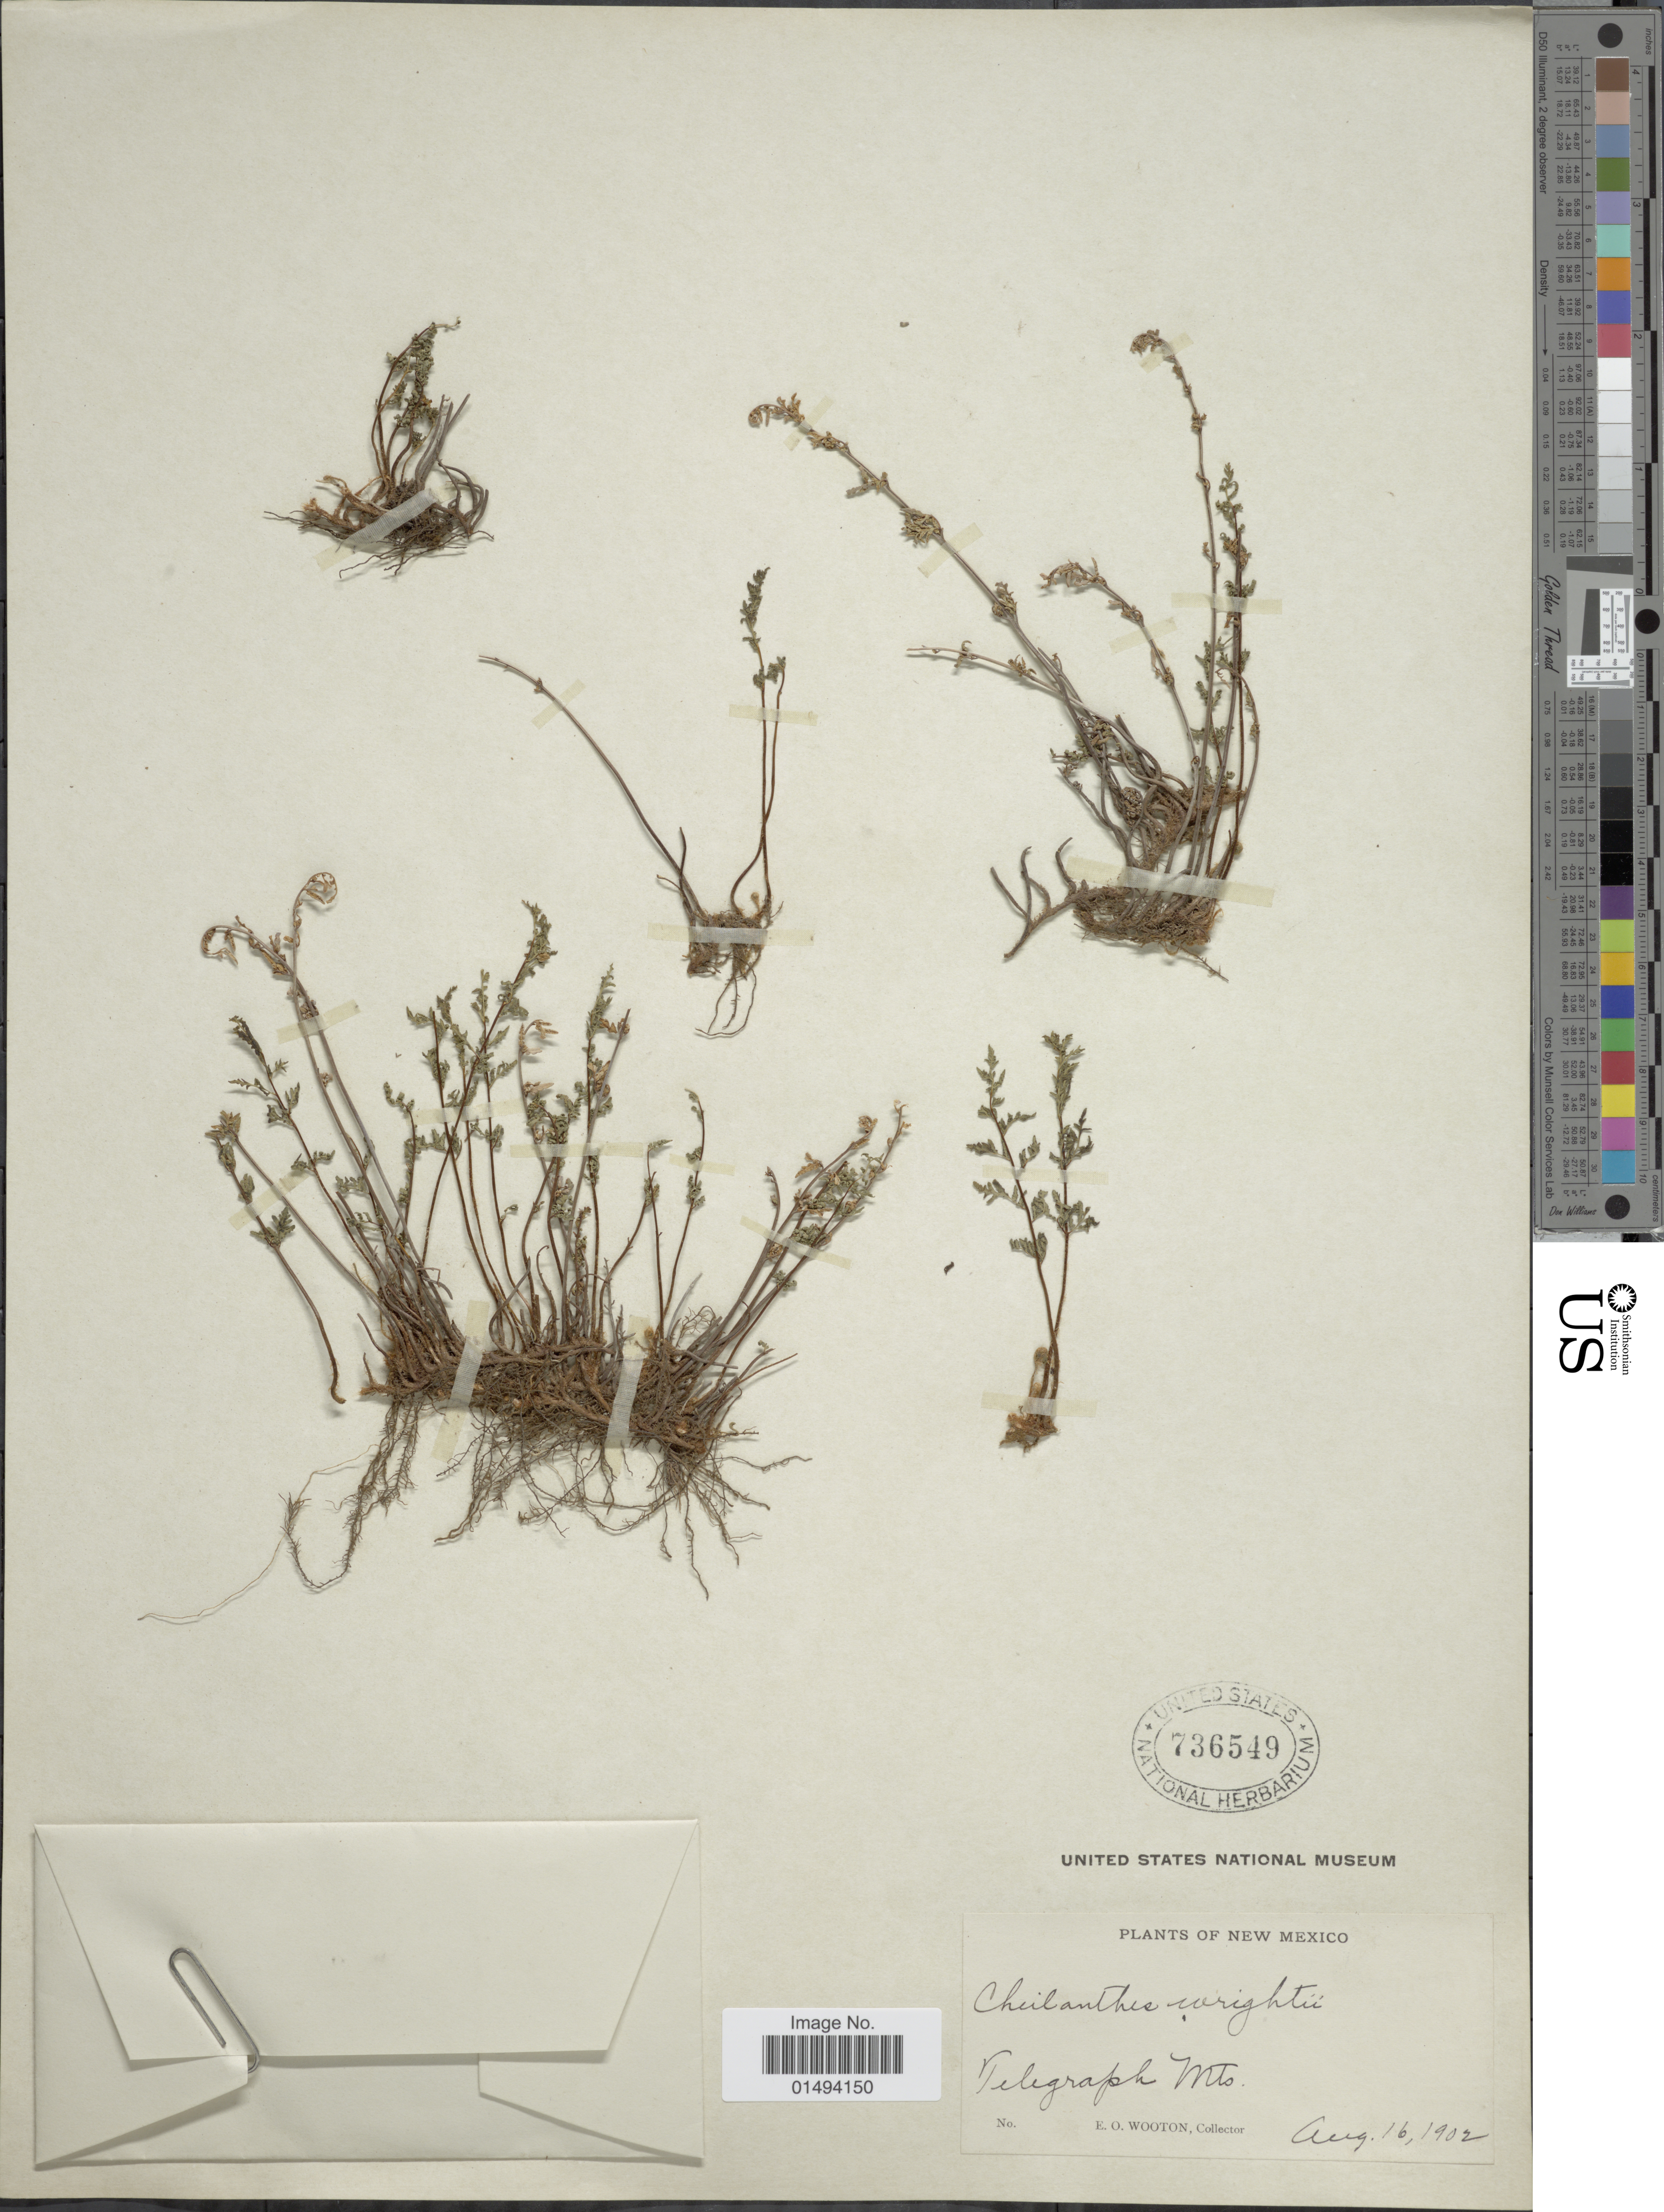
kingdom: Plantae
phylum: Tracheophyta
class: Polypodiopsida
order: Polypodiales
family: Pteridaceae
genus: Myriopteris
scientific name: Myriopteris wrightii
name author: (Hook.) Grusz & Windham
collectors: E. O. Wooton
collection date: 1902-08-16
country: United States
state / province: New Mexico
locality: Telegraph Mts.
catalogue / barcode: US 736549